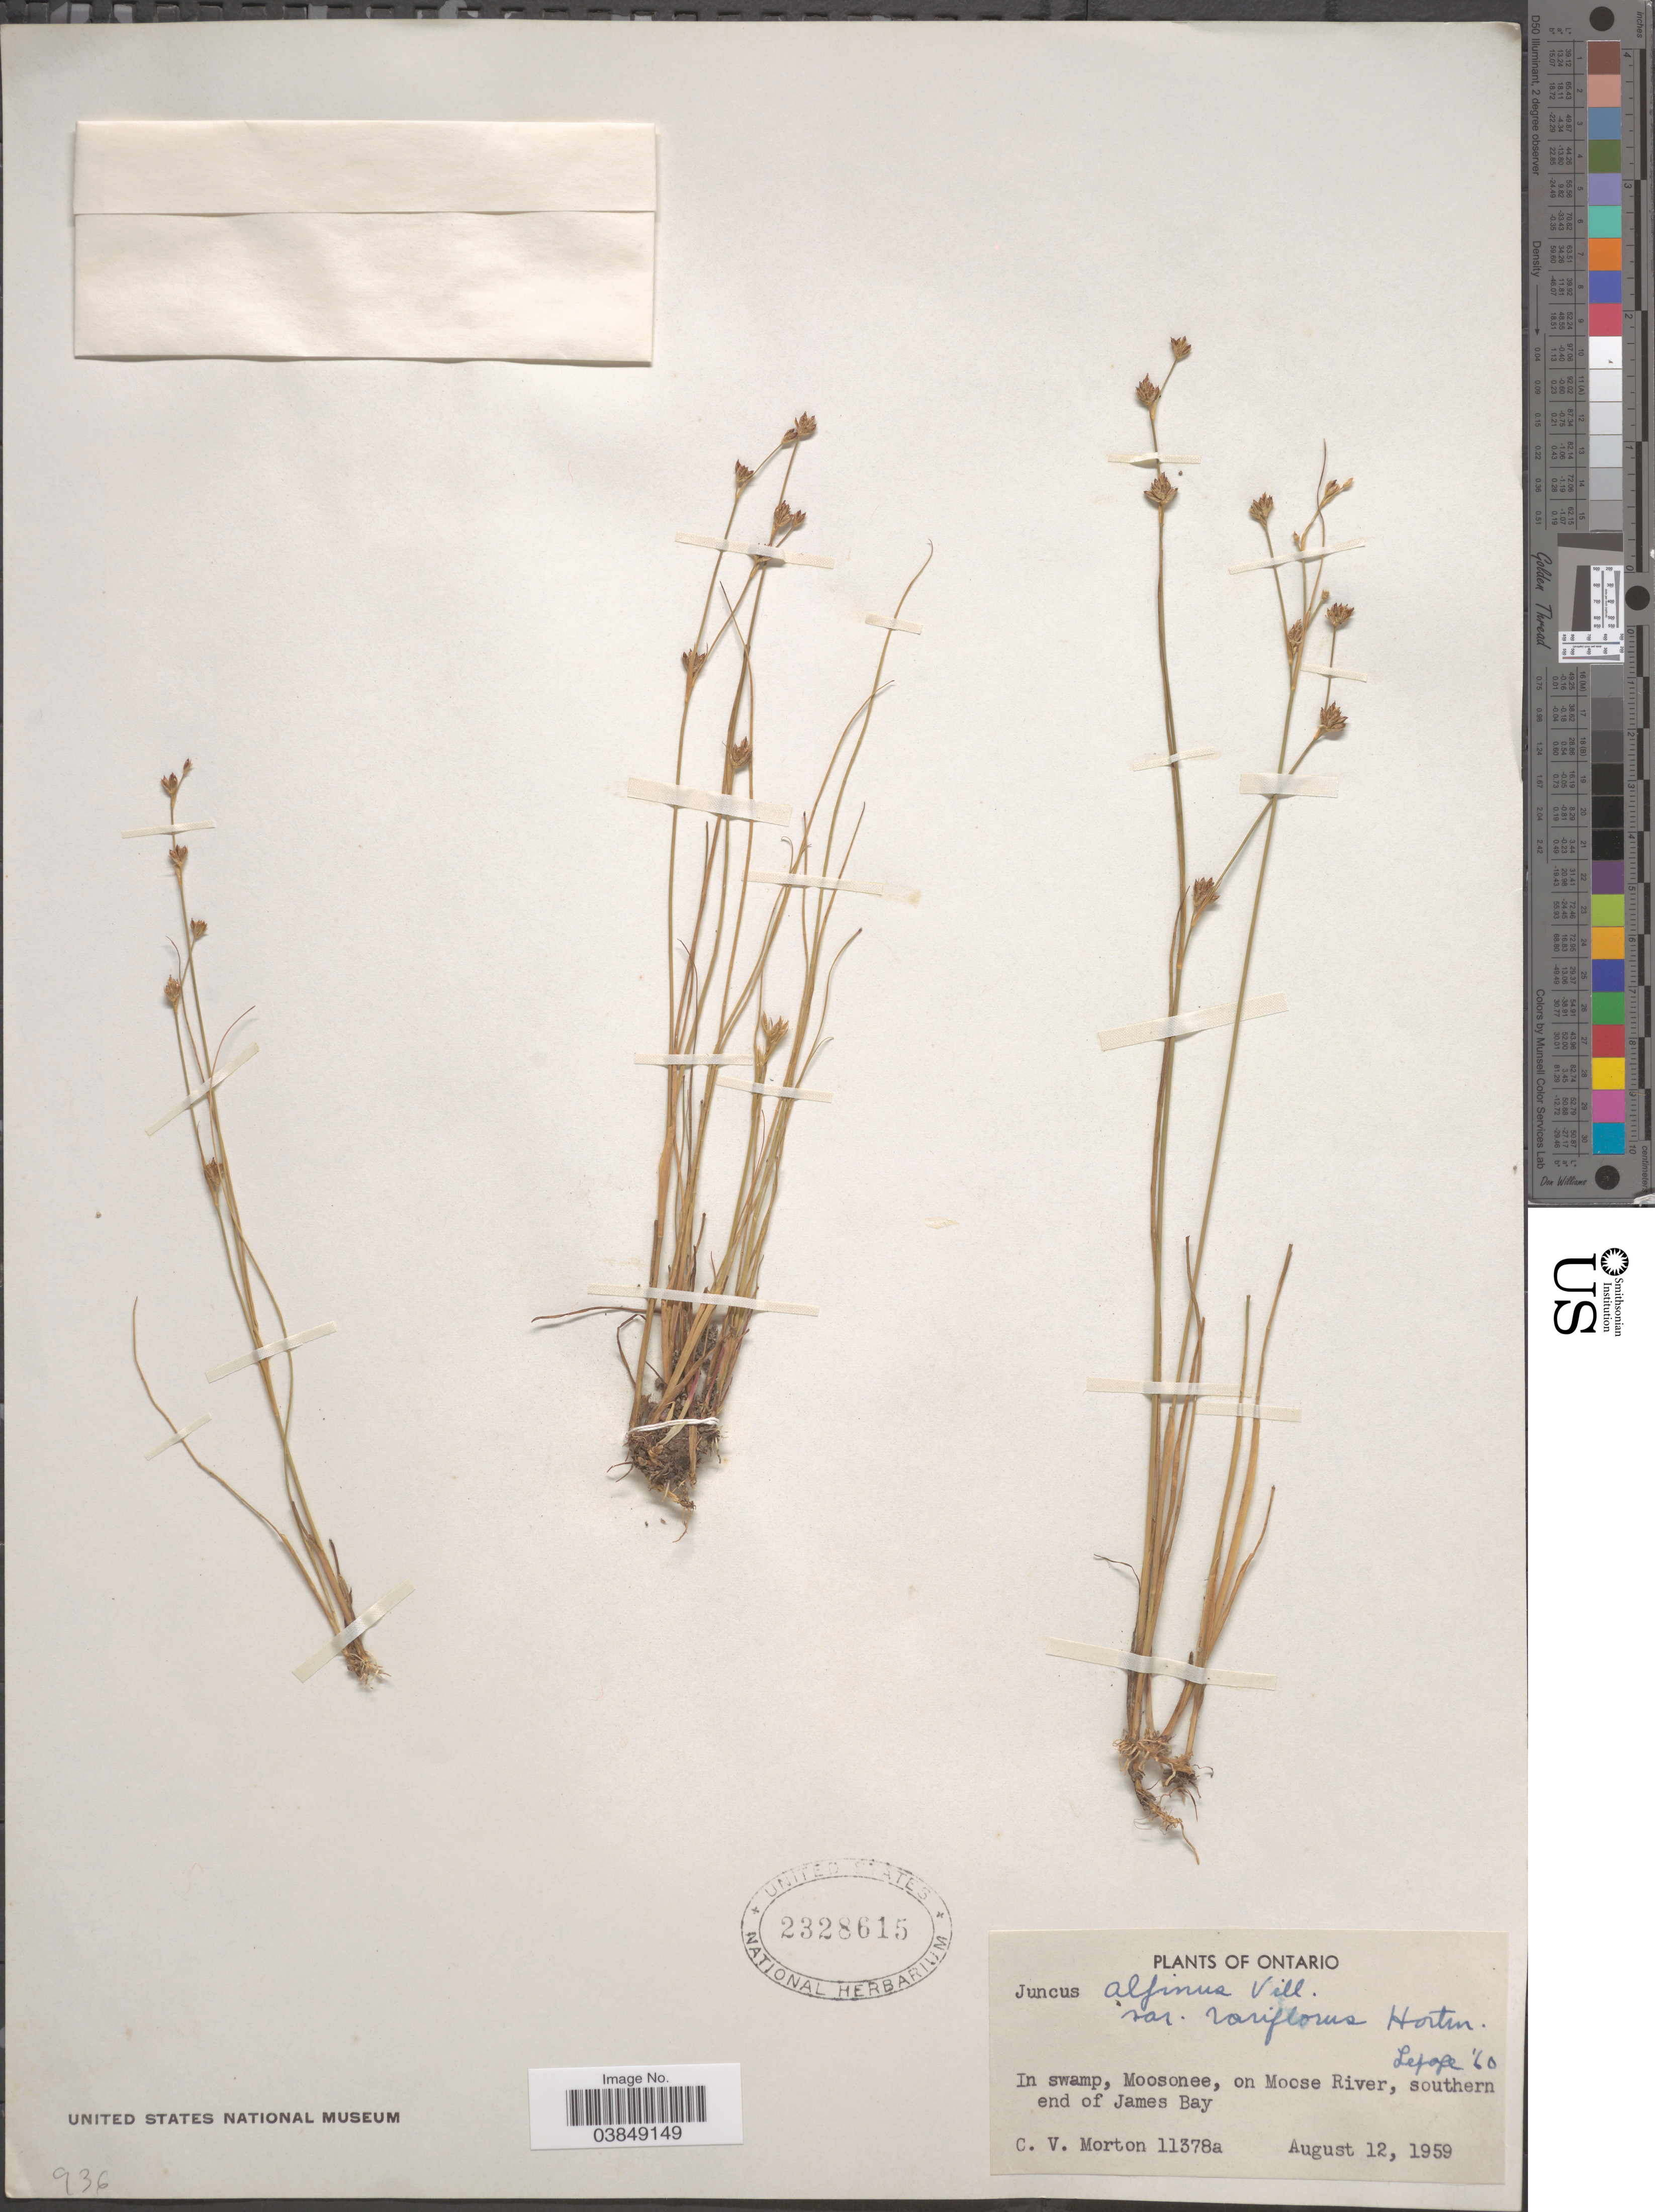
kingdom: Plantae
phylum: Tracheophyta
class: Liliopsida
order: Poales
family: Juncaceae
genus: Juncus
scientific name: Juncus alpinus var. rariflorus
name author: (Hartm.) Hartm.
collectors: C. V. Morton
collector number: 11378a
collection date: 1959-08-12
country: Canada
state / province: Ontario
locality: In swamp, Moosonee, on Moose River, southern end of James Bay.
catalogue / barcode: US 2328615